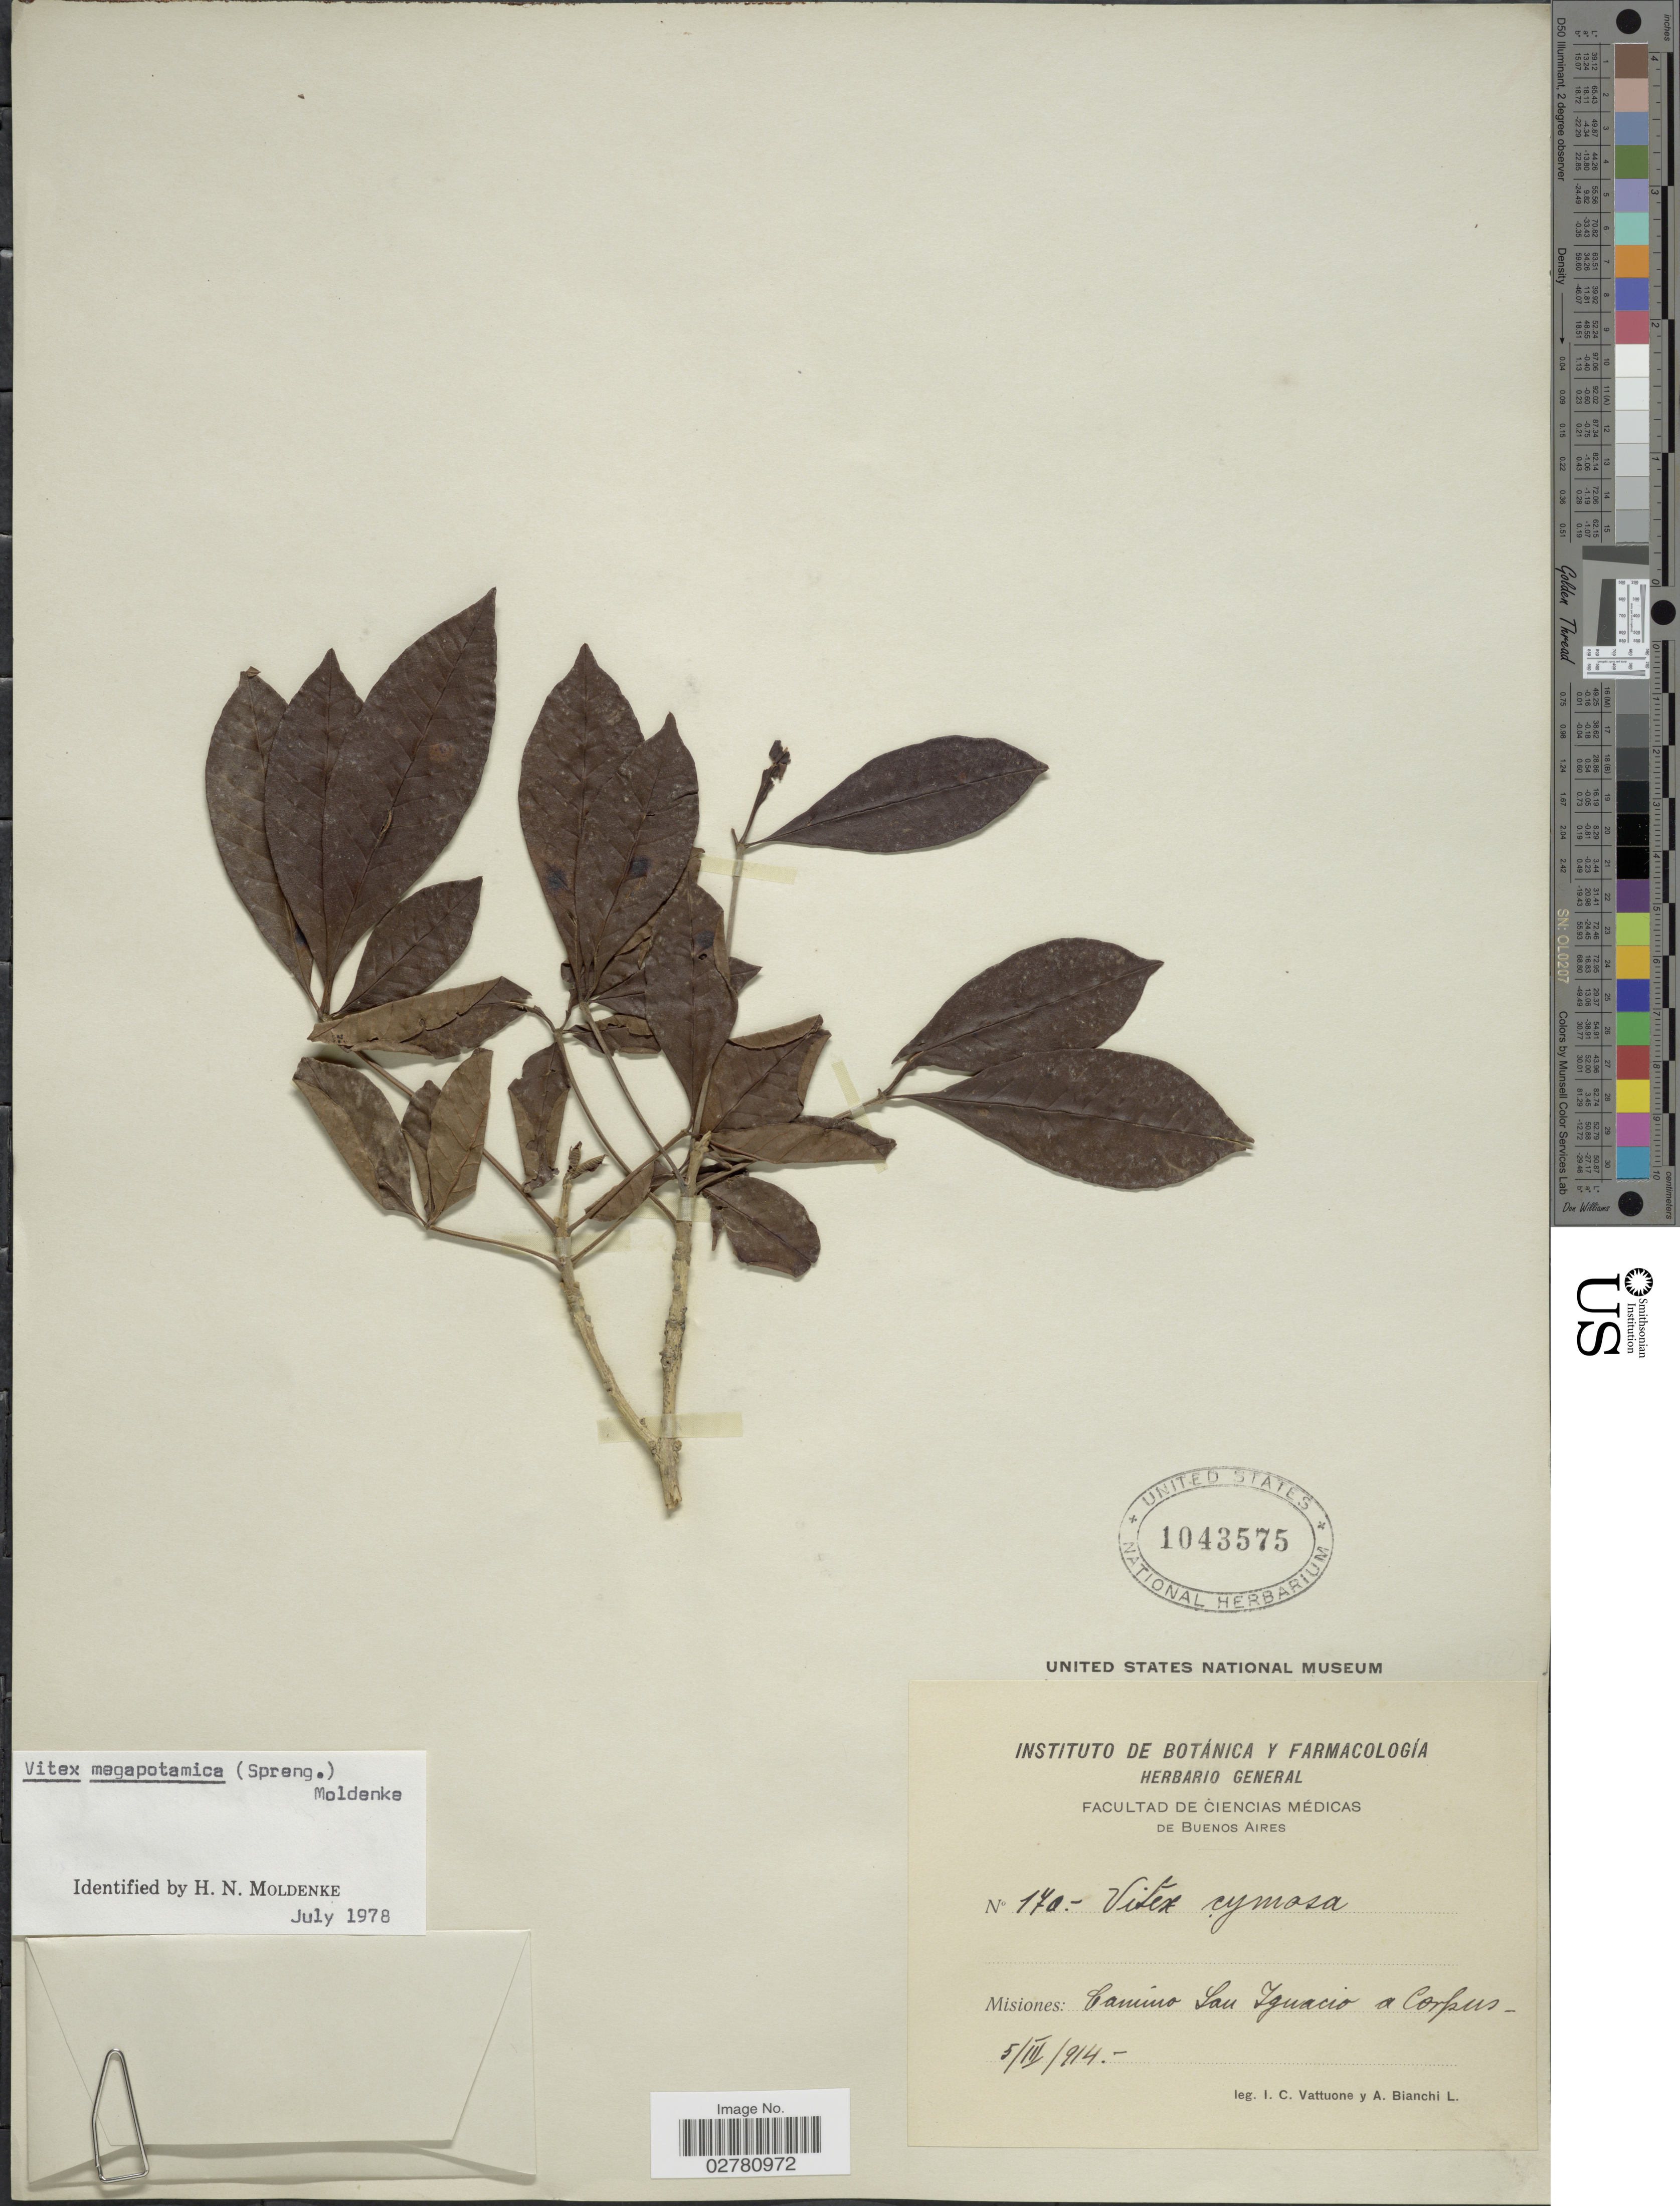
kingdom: Plantae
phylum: Tracheophyta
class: Magnoliopsida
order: Lamiales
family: Lamiaceae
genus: Vitex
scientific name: Vitex megapotamica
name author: (Spreng.) Moldenke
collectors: I. Vattuone & A. Bianchi L.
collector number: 170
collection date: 1914-03-05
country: Argentina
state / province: Misiones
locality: Misiones: Camino San Ignacio a Corpus.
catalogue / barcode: US 1043575